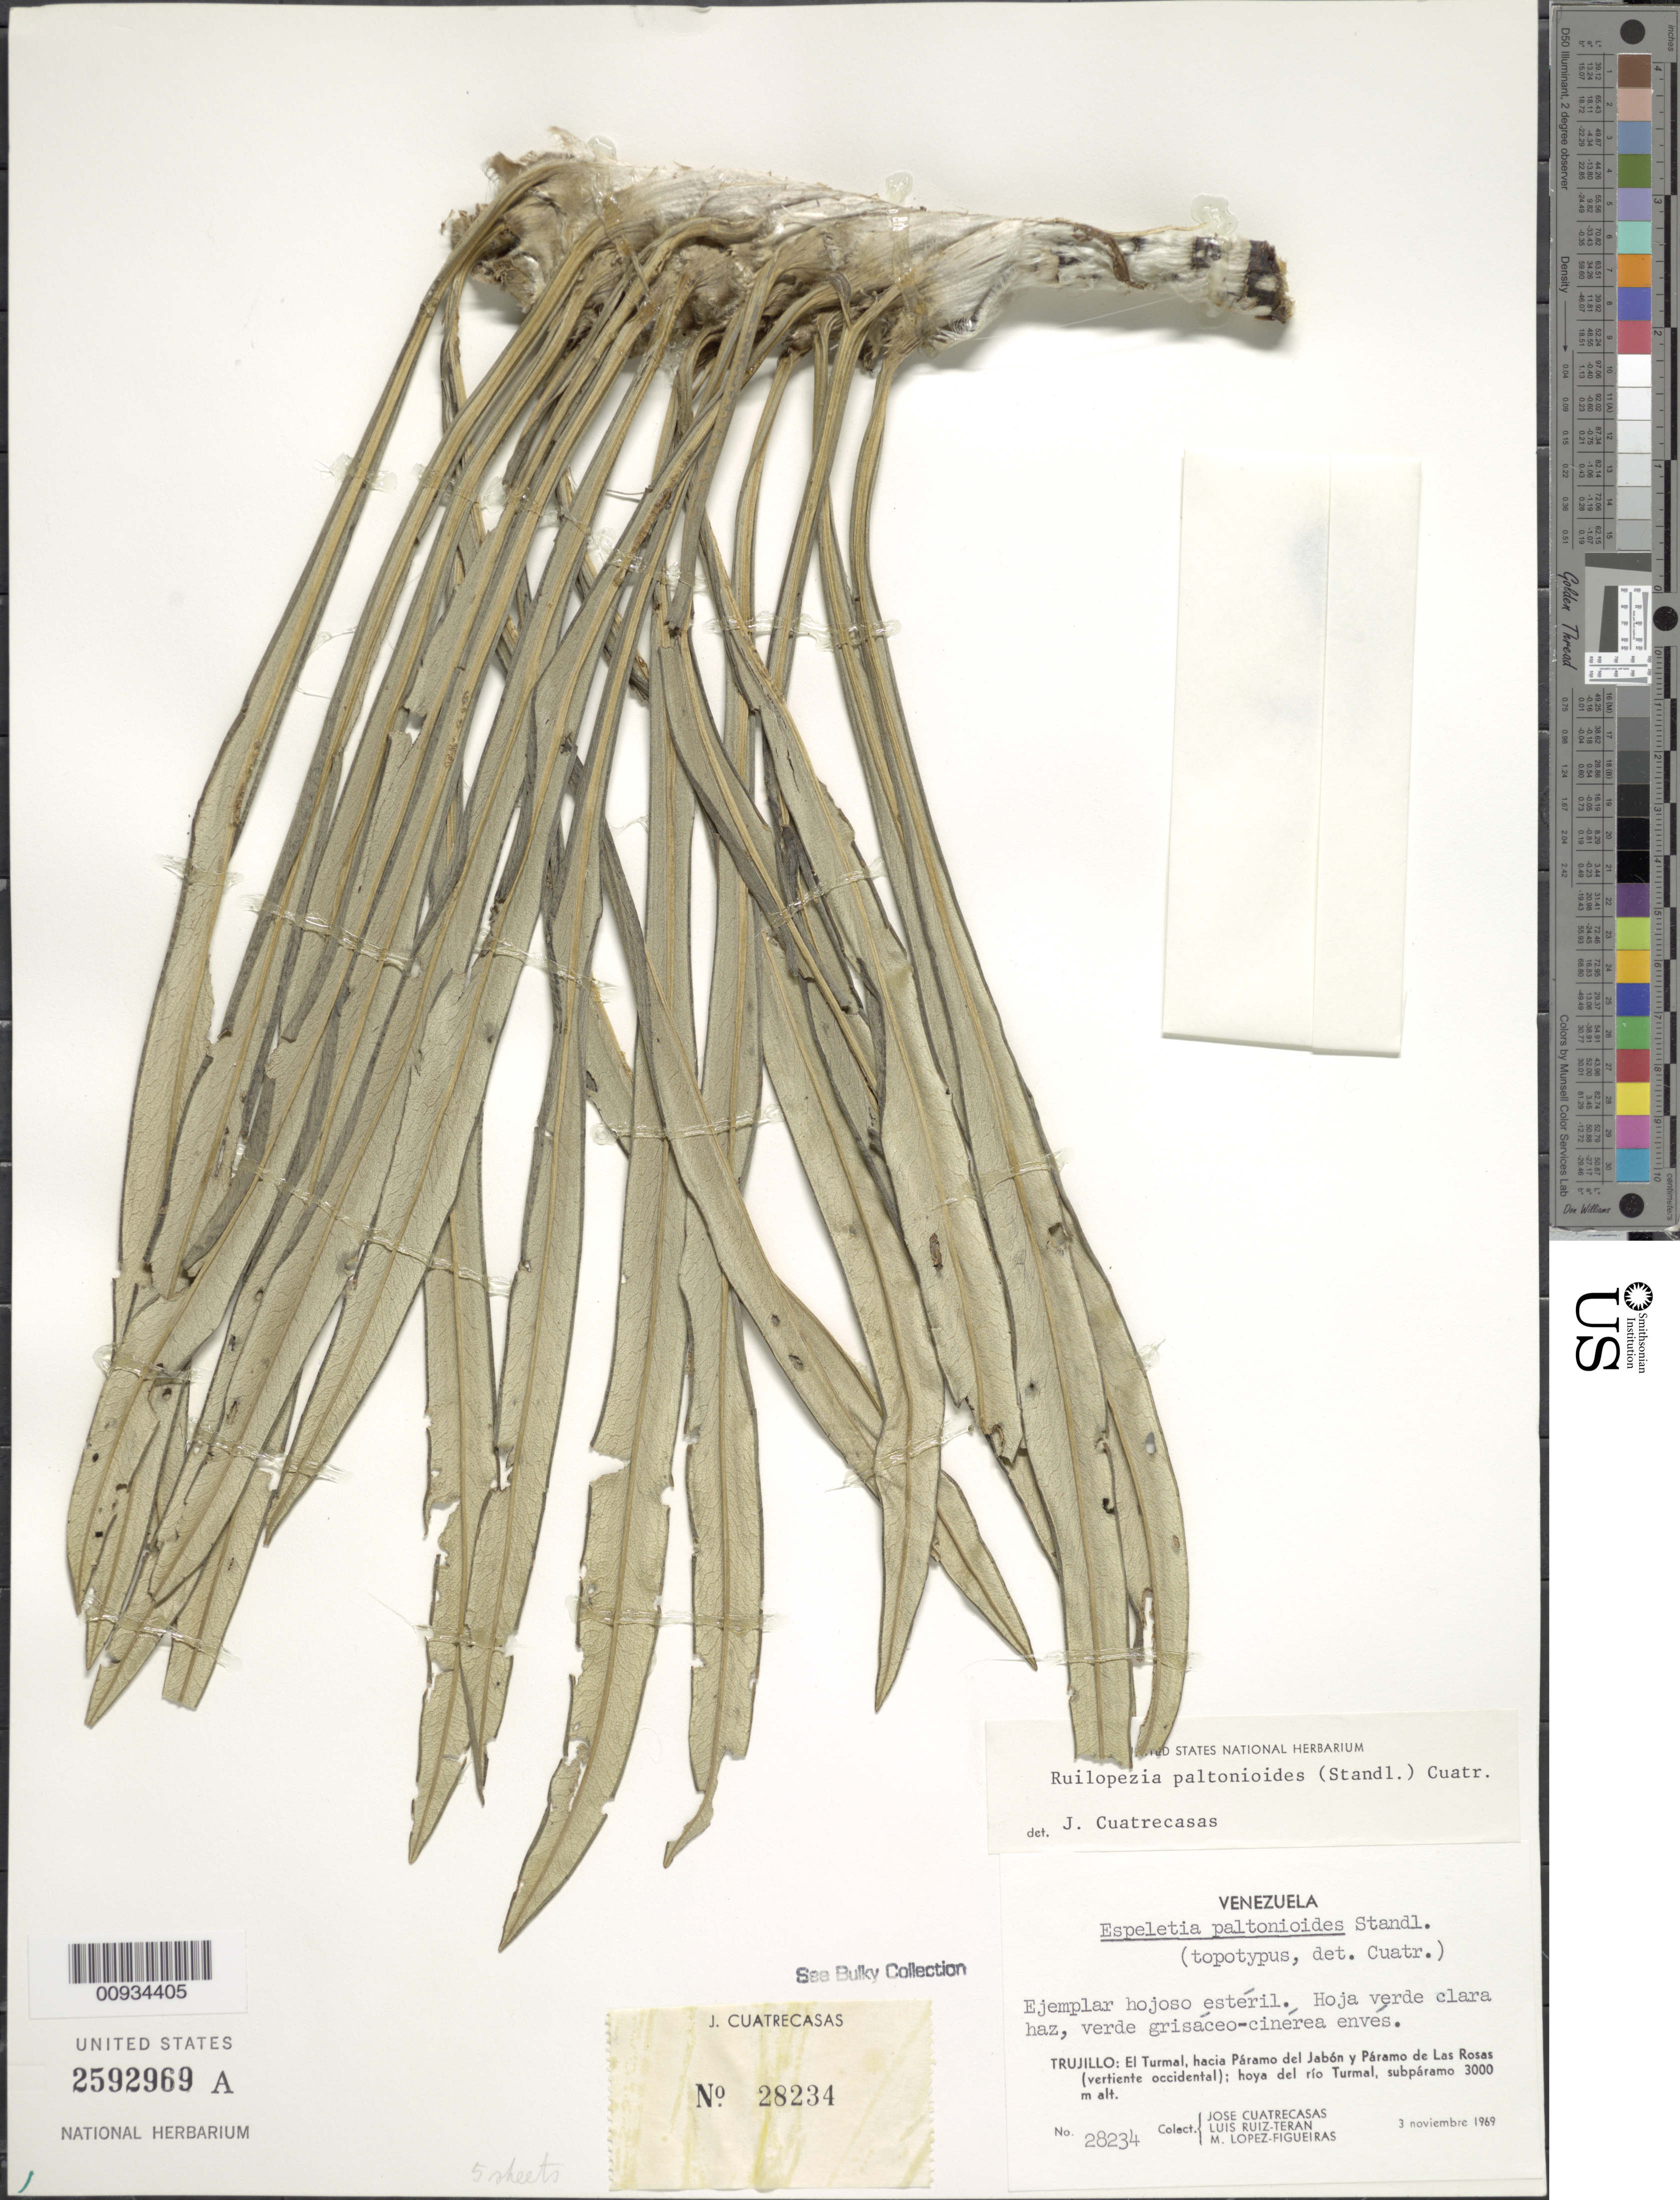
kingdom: Plantae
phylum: Tracheophyta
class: Magnoliopsida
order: Asterales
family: Asteraceae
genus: Ruilopezia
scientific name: Ruilopezia paltonioides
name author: (Standl.) Cuatrec.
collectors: J. Cuatrecasas, L. Teran & M. López Figueiras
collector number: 28234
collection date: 1969-11-03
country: Venezuela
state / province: Trujillo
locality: El Turmal, hacia Paramo del Jabon y Paramo de Las Rosas (vertiente occidental), hoya del Rio Turmal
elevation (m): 3000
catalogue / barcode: US 2592969A